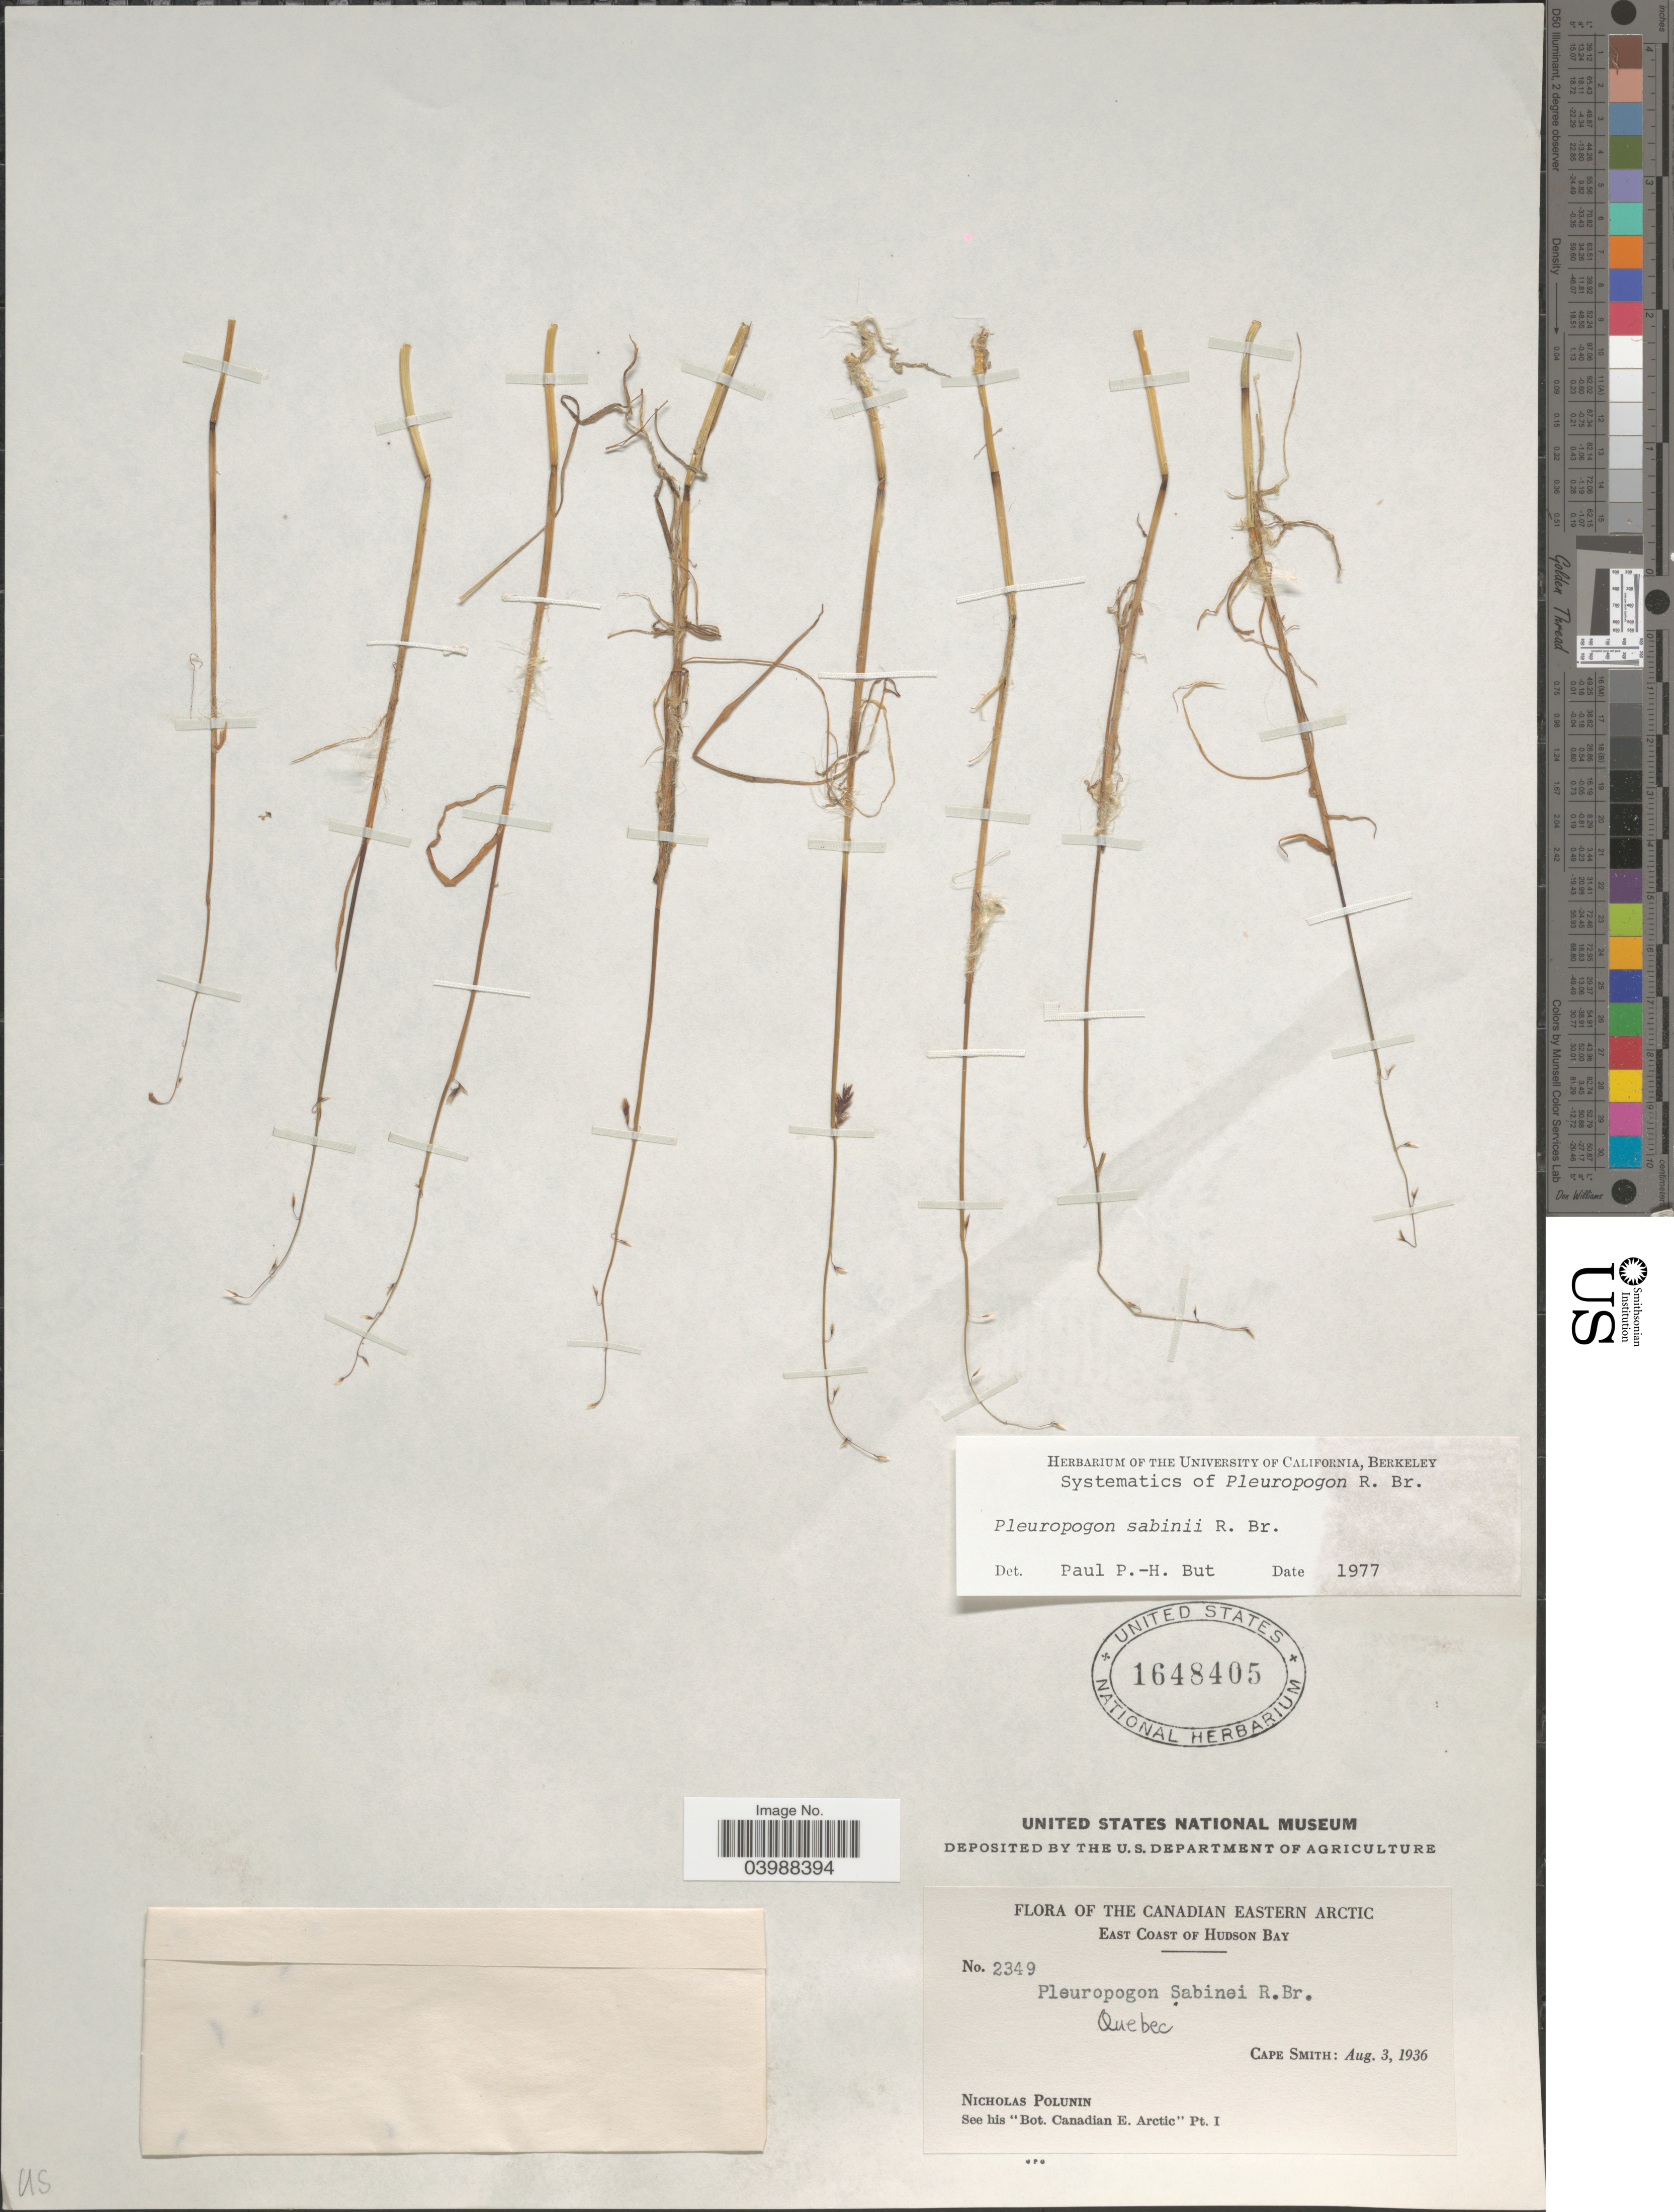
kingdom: Plantae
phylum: Tracheophyta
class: Liliopsida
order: Poales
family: Poaceae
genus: Pleuropogon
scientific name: Pleuropogon sabinei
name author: R. Br.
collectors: N. V. Polunin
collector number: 2349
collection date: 1936-08-03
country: Canada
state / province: Quebec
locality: Canadian Eastern Arctic. East Coast of Hudson Bay. Quebec. Cape Smith.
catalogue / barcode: US 1648405